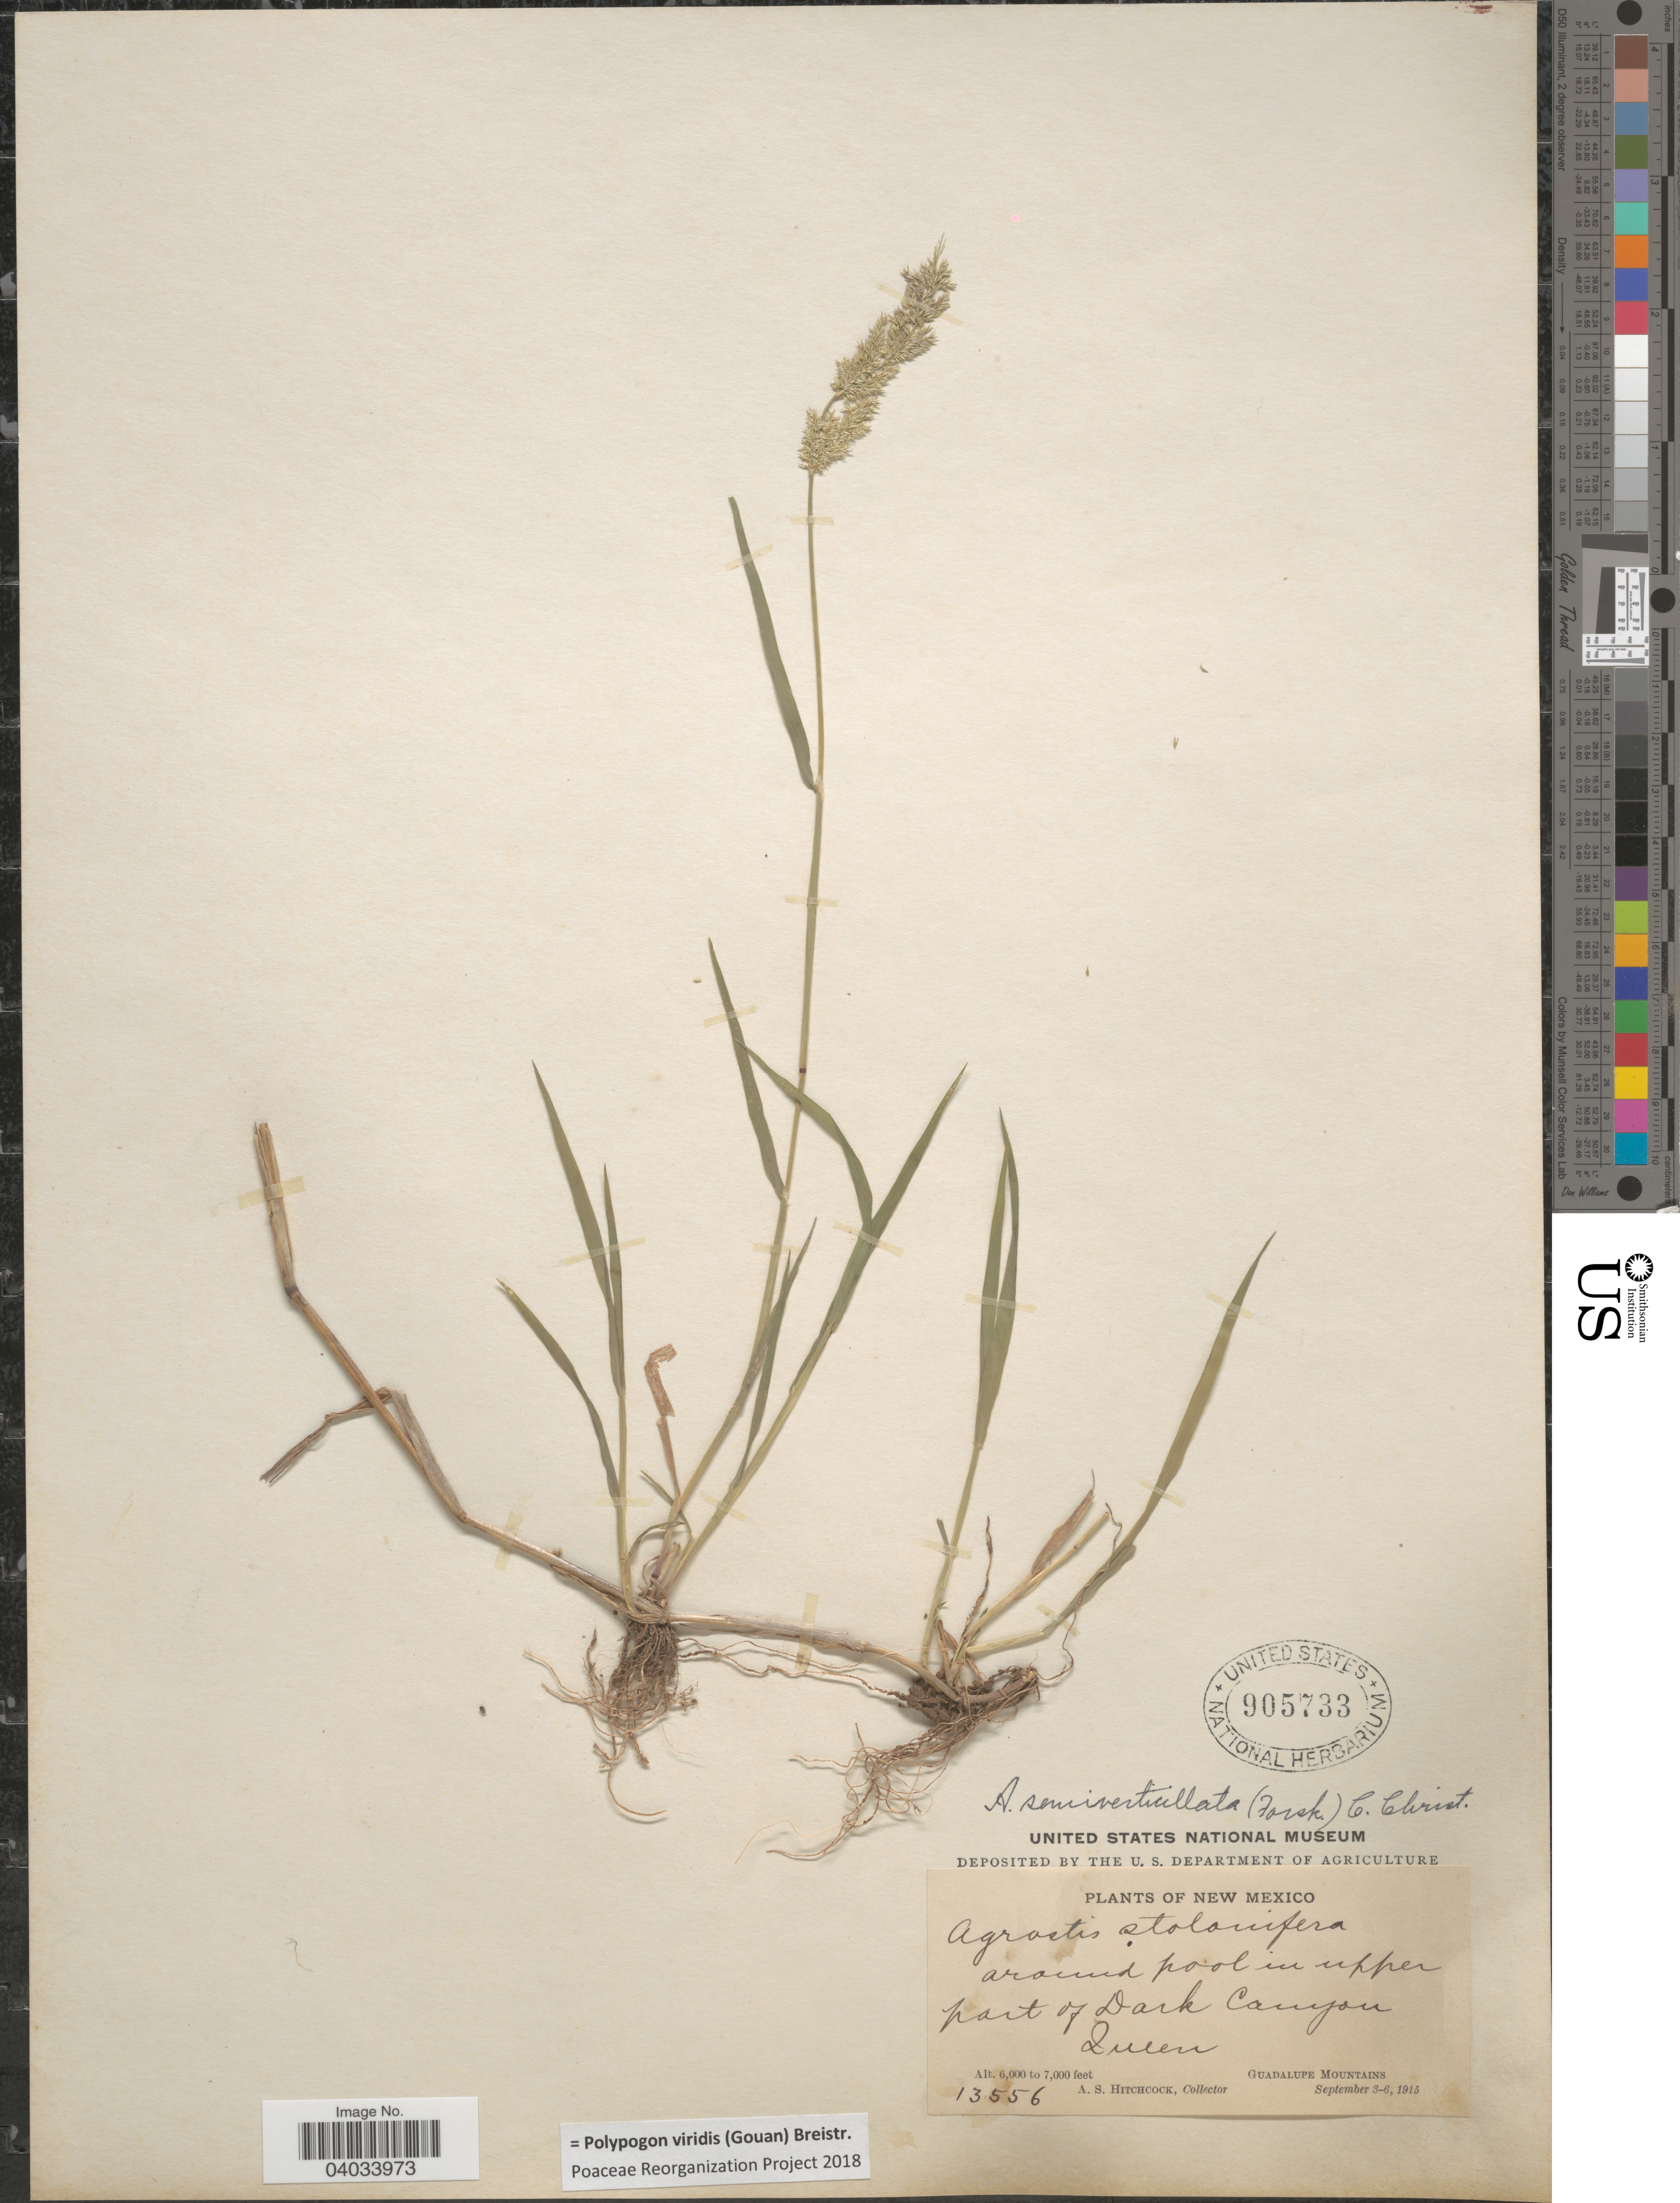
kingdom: Plantae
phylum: Tracheophyta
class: Liliopsida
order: Poales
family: Poaceae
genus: Polypogon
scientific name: Polypogon viridis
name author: (Gouan) Breistroffer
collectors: A. S. Hitchcock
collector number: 13556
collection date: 1915-09-03/1915-09-06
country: United States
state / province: New Mexico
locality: Around pool in upper part of Dark Canyon. Queen. Guadalupe Mountains.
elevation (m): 1829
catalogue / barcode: US 905733